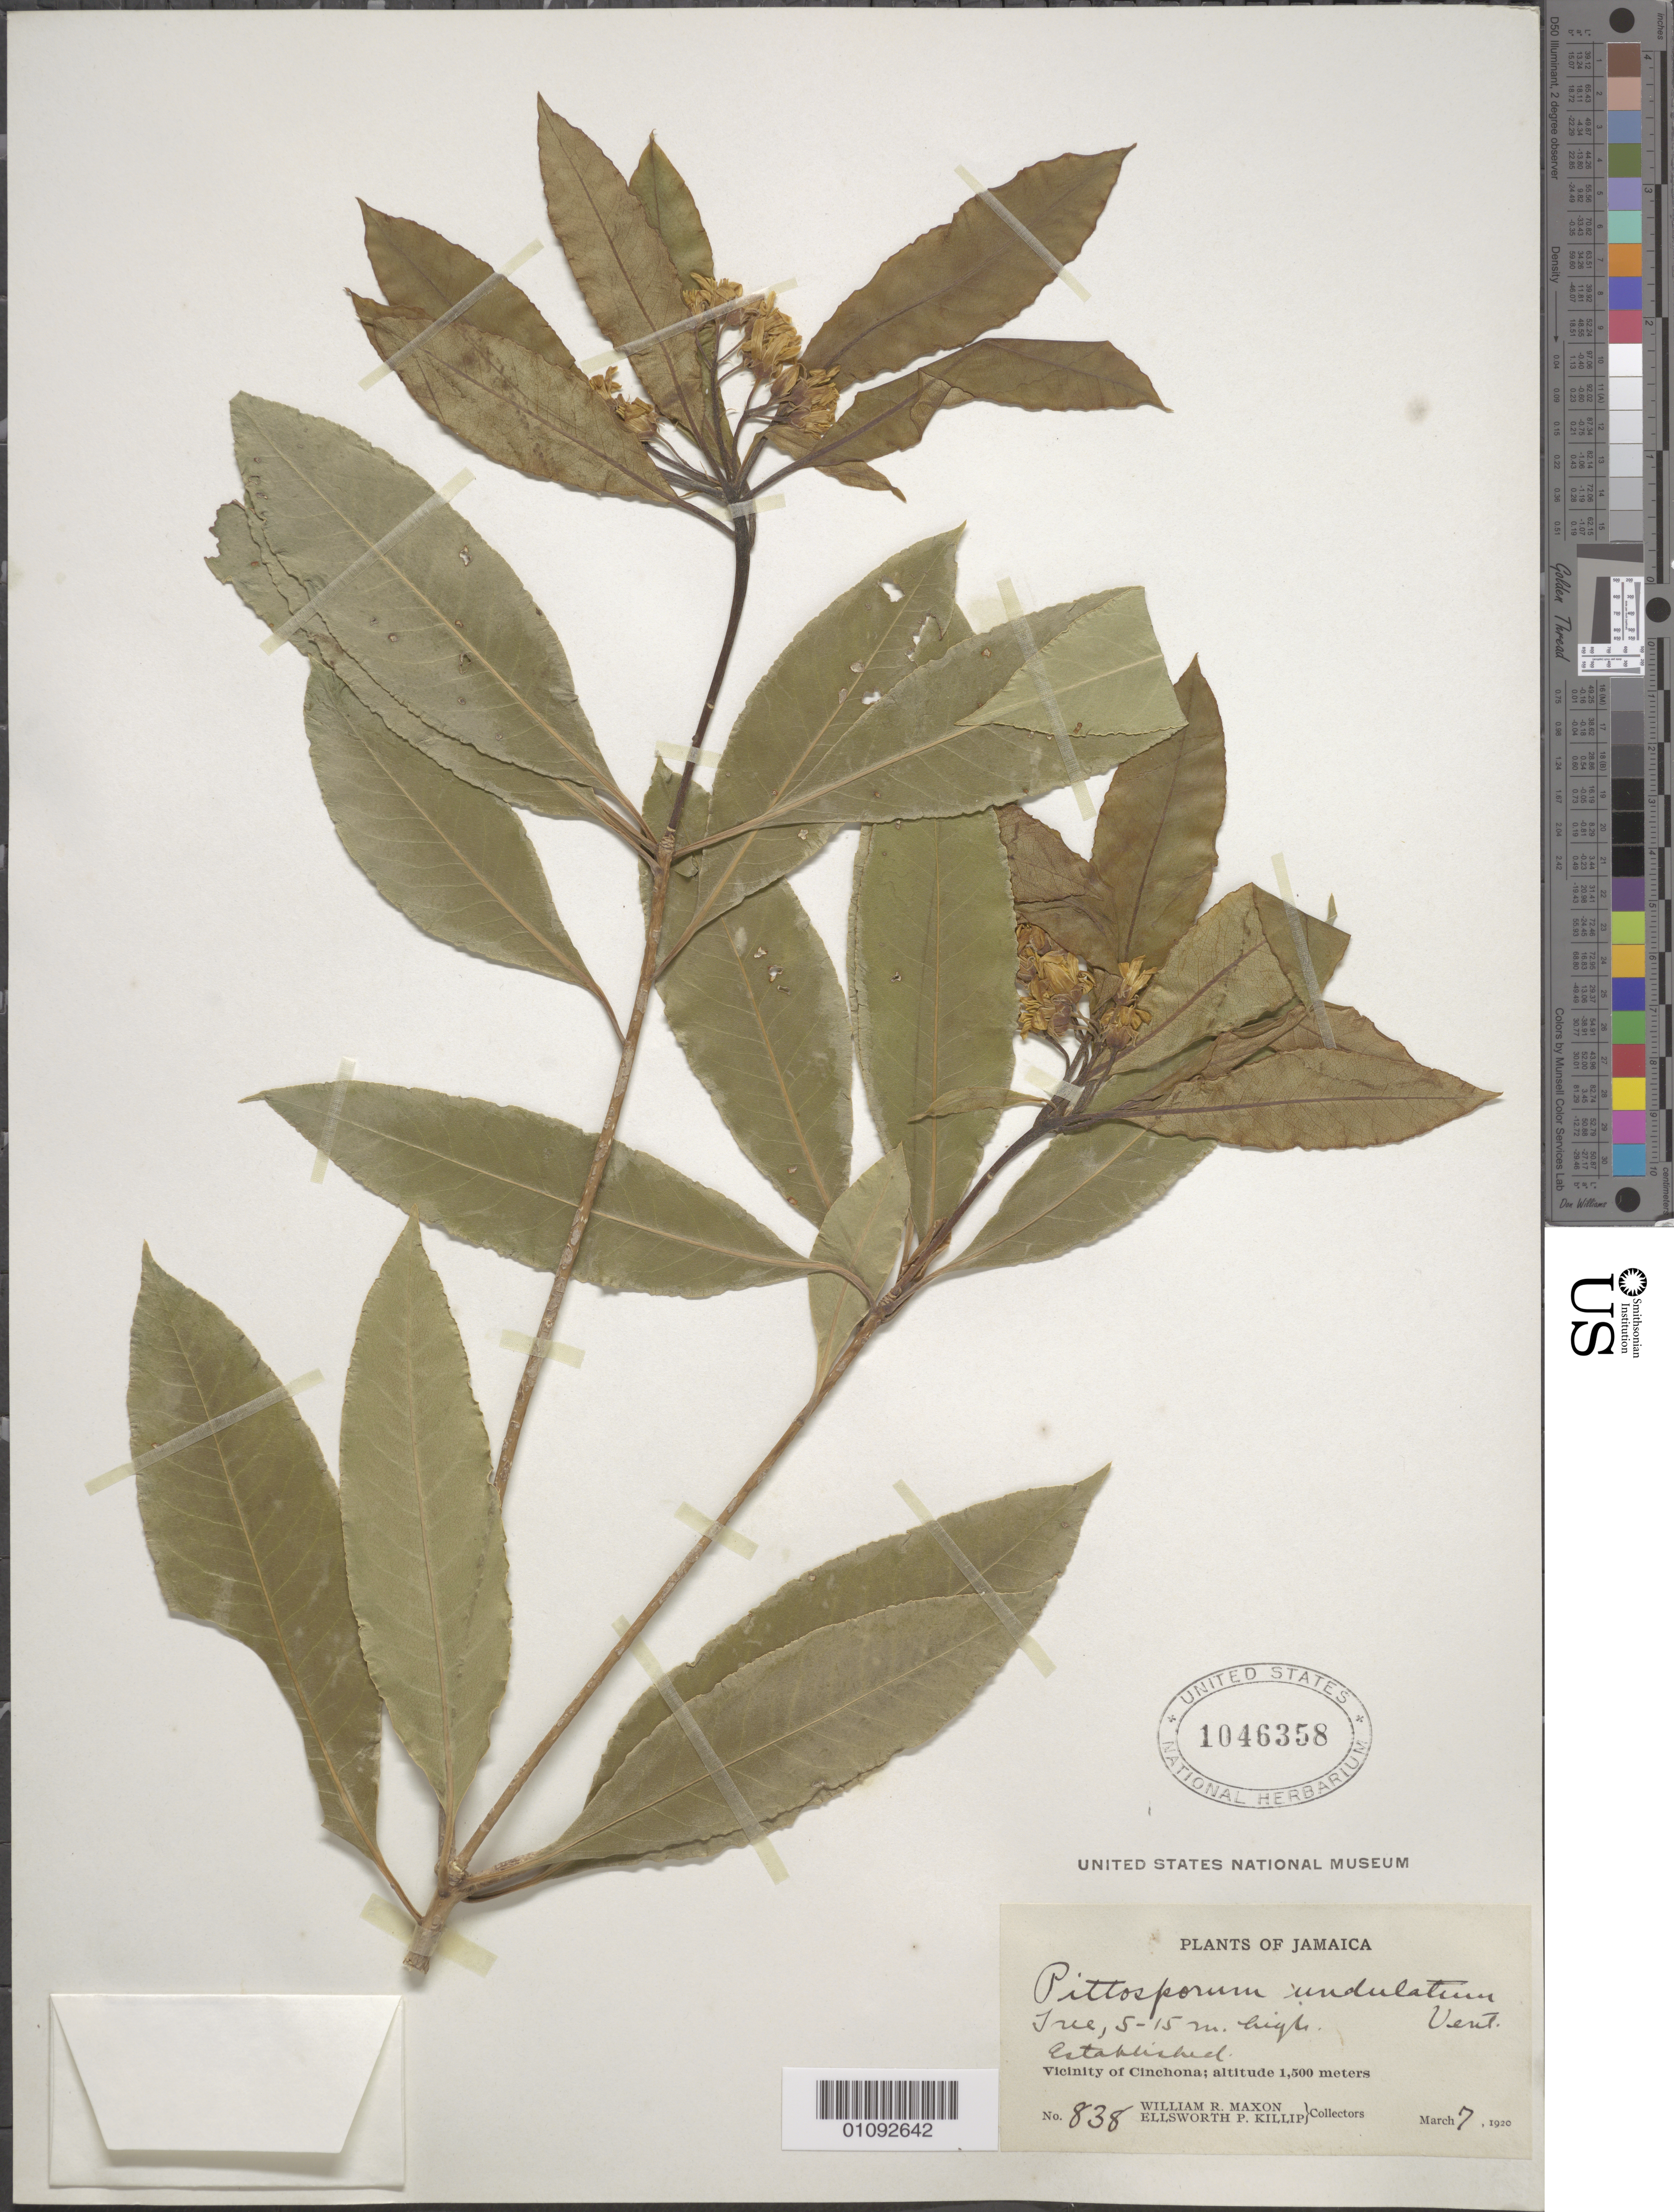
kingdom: Plantae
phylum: Tracheophyta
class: Magnoliopsida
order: Apiales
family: Pittosporaceae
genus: Pittosporum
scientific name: Pittosporum undulatum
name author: Vent.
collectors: W. R. Maxon & E. P. Killip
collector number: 838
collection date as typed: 07 Mar 1920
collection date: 1920-03-07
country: Jamaica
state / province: Saint Andrew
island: Jamaica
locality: Vicinity of Cinchona.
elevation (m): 1500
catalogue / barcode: US 1046358